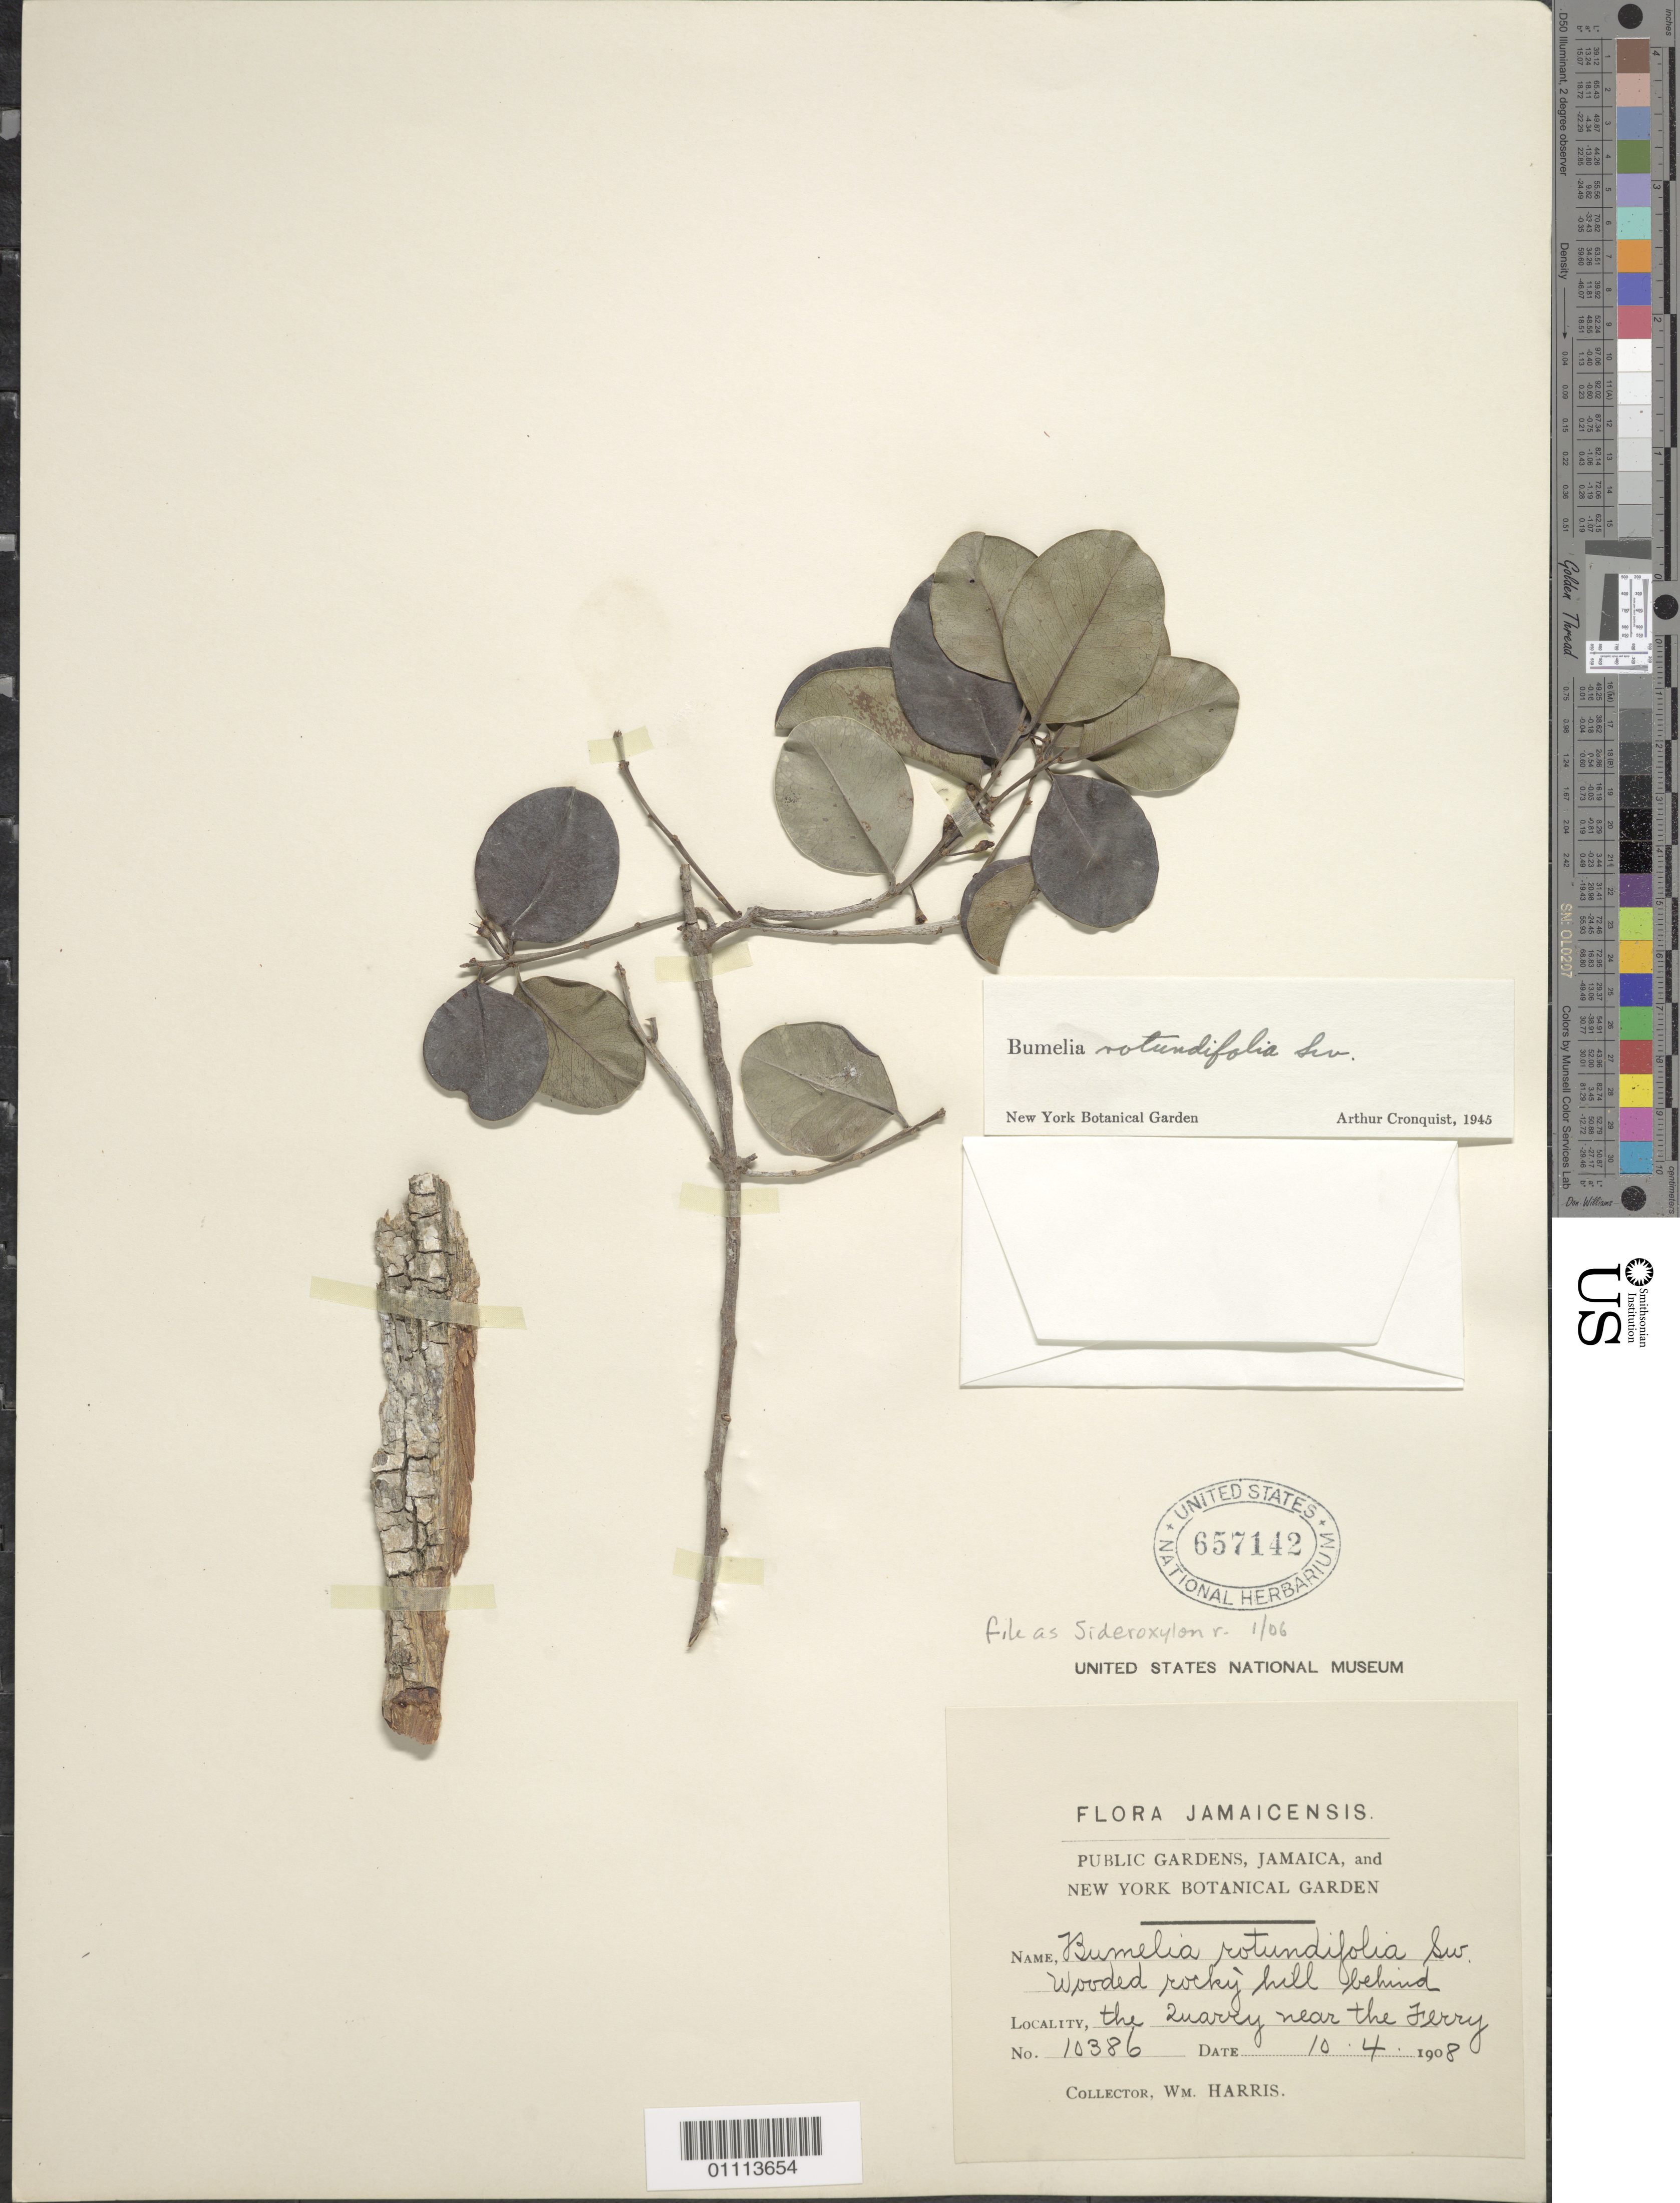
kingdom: Plantae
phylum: Tracheophyta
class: Magnoliopsida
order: Ericales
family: Sapotaceae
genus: Sideroxylon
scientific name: Sideroxylon rotundifolium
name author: (Sw.) T.D. Penn.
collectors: W. Harris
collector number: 10386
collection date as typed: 10 Apr 1908 or 04 Oct 1908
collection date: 1908-04-10 or 1908-10-04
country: Jamaica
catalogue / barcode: US 657142